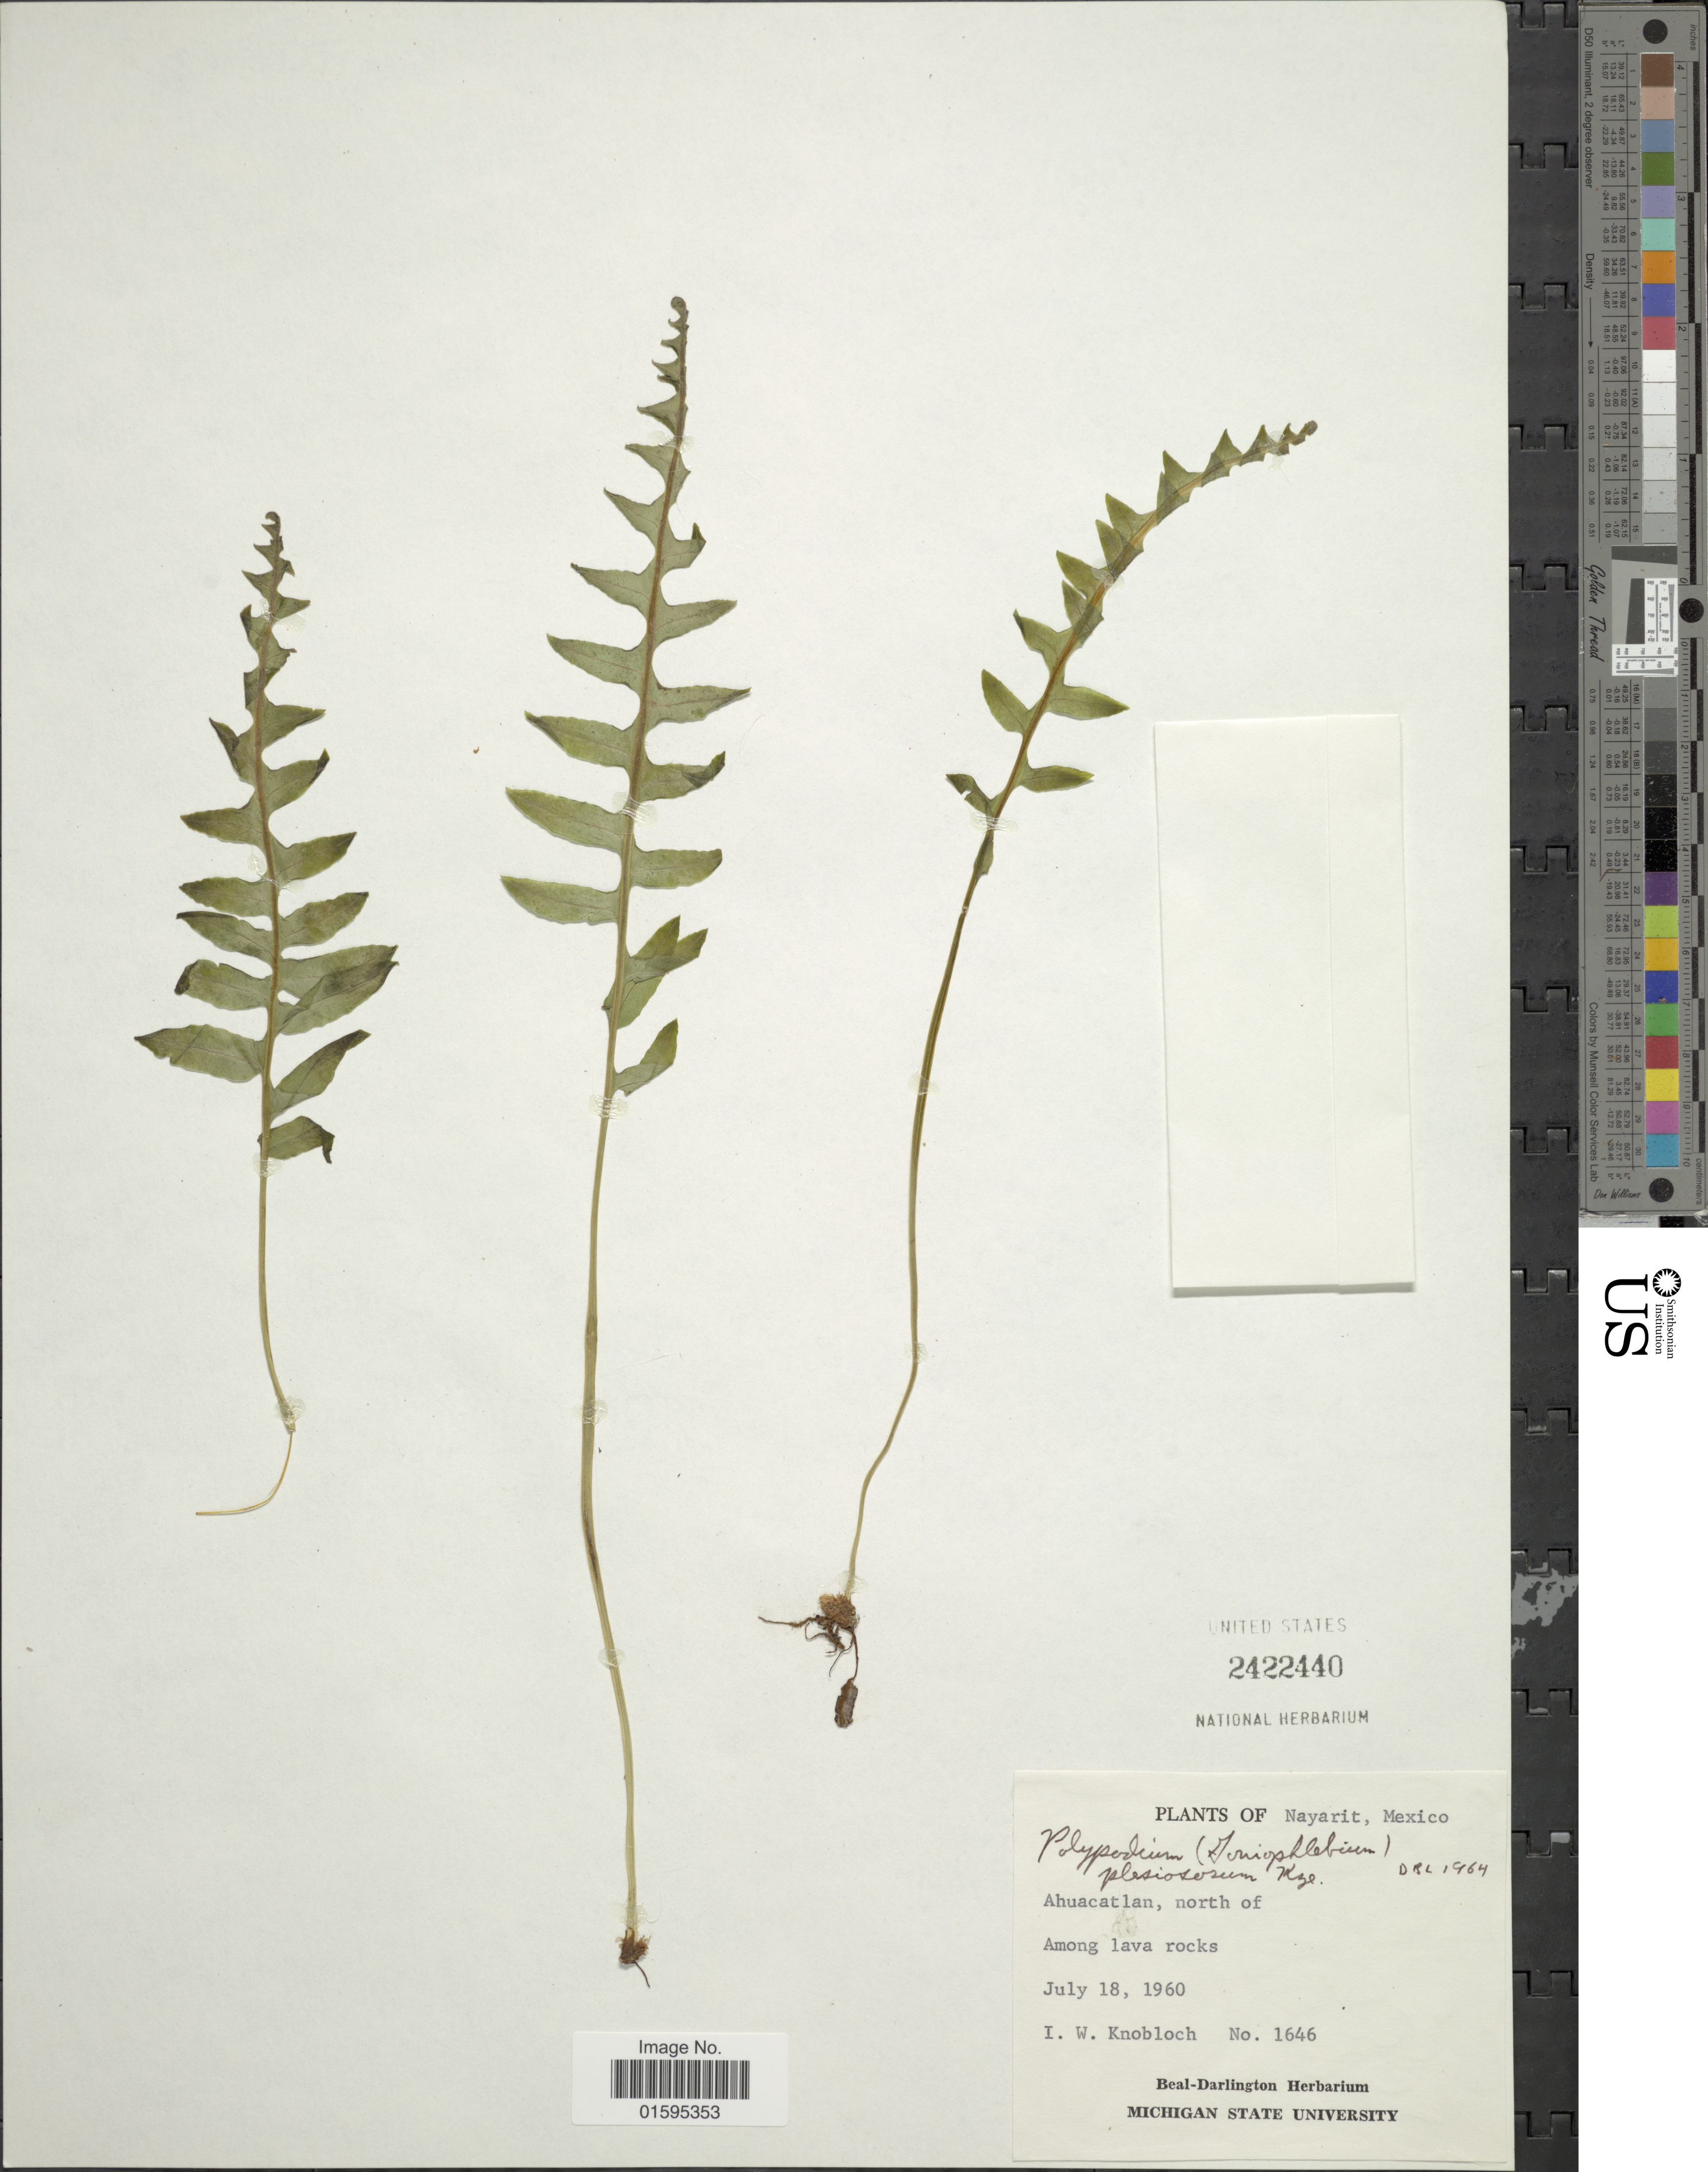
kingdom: Plantae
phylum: Tracheophyta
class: Polypodiopsida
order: Polypodiales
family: Polypodiaceae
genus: Polypodium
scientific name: Polypodium plesiosorum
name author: Kunze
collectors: I. W. Knobloch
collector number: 1646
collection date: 1960-07-18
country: Mexico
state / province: Nayarit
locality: Ahuacatlan, north of among lava rocks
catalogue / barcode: US 2422440